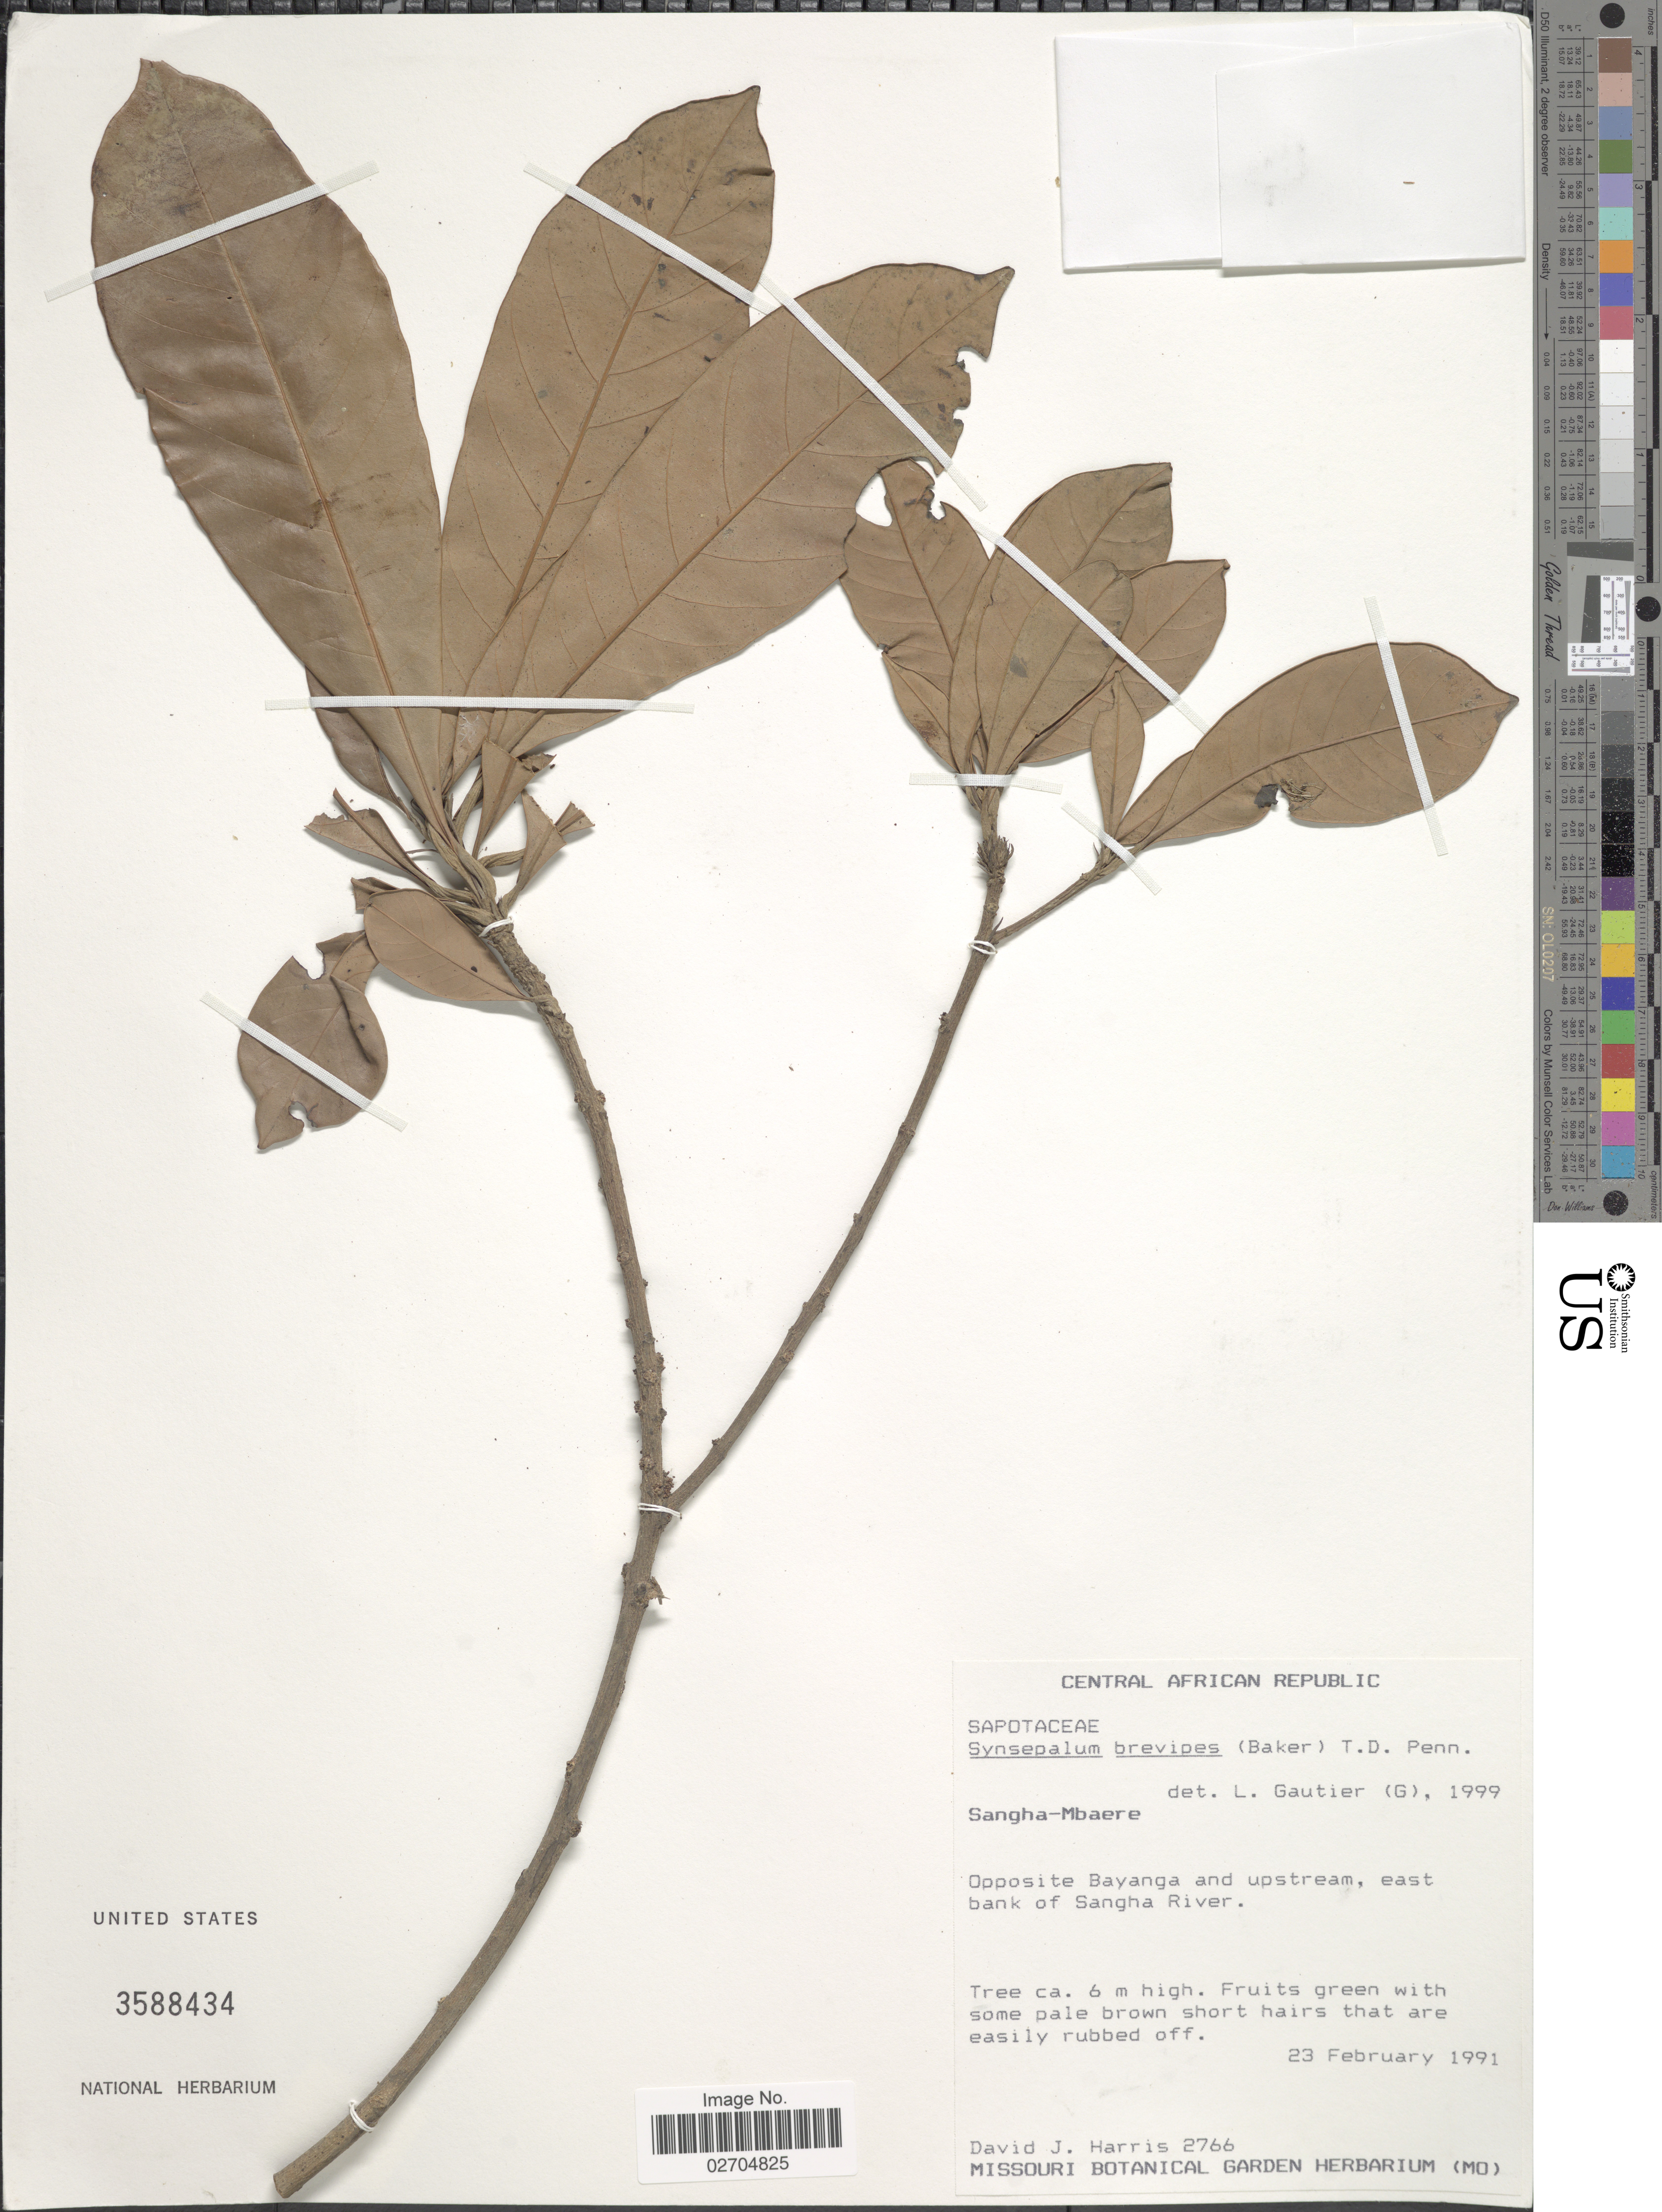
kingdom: Plantae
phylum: Tracheophyta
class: Magnoliopsida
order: Ericales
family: Sapotaceae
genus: Synsepalum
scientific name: Synsepalum brevipes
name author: (Baker) T.D. Penn.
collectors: D. J. Harris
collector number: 2766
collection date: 1991-02-23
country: Central African Republic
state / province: Sangha-Mbaere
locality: Opposite Bayanga and upstream, east bank of Sangha River.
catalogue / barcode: US 3588434